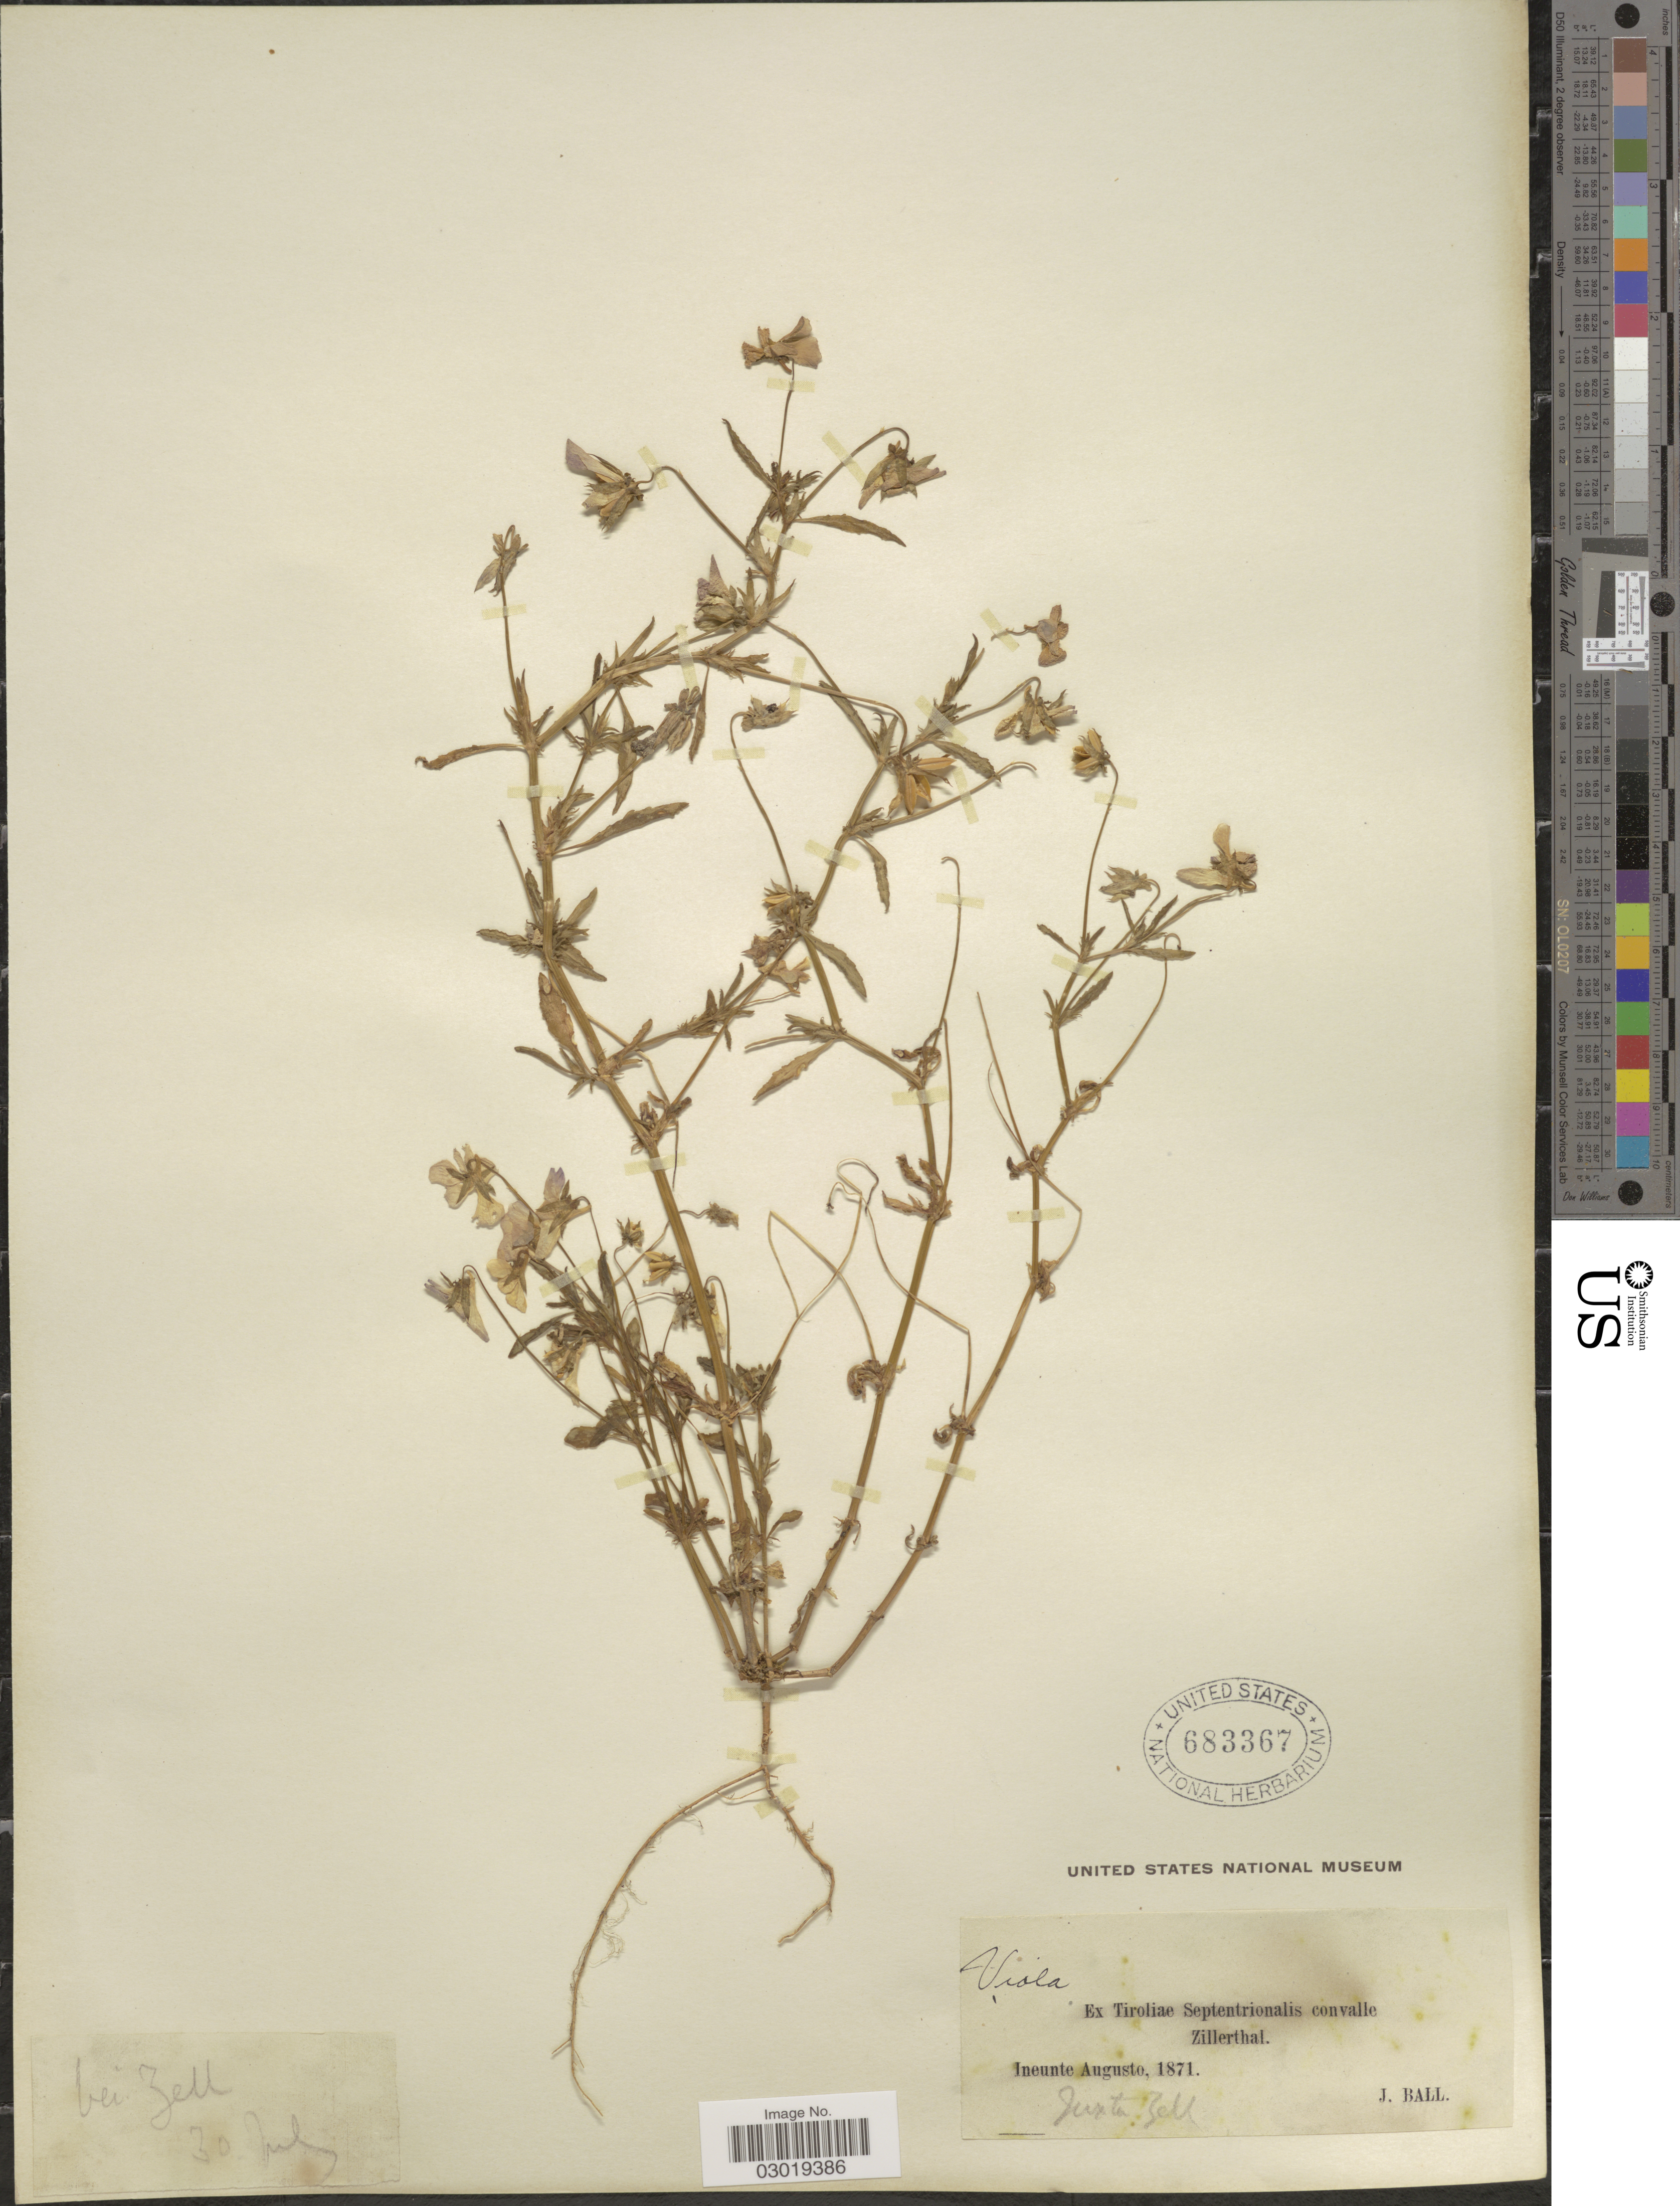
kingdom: Plantae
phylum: Tracheophyta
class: Magnoliopsida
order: Malpighiales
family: Violaceae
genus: Viola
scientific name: Viola sp.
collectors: J. Ball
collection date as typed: Ineunte Augusto, 1871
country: Austria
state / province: Tirol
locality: Tiroliae Septentrionalis convalle Zillerthal.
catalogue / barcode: US 683367